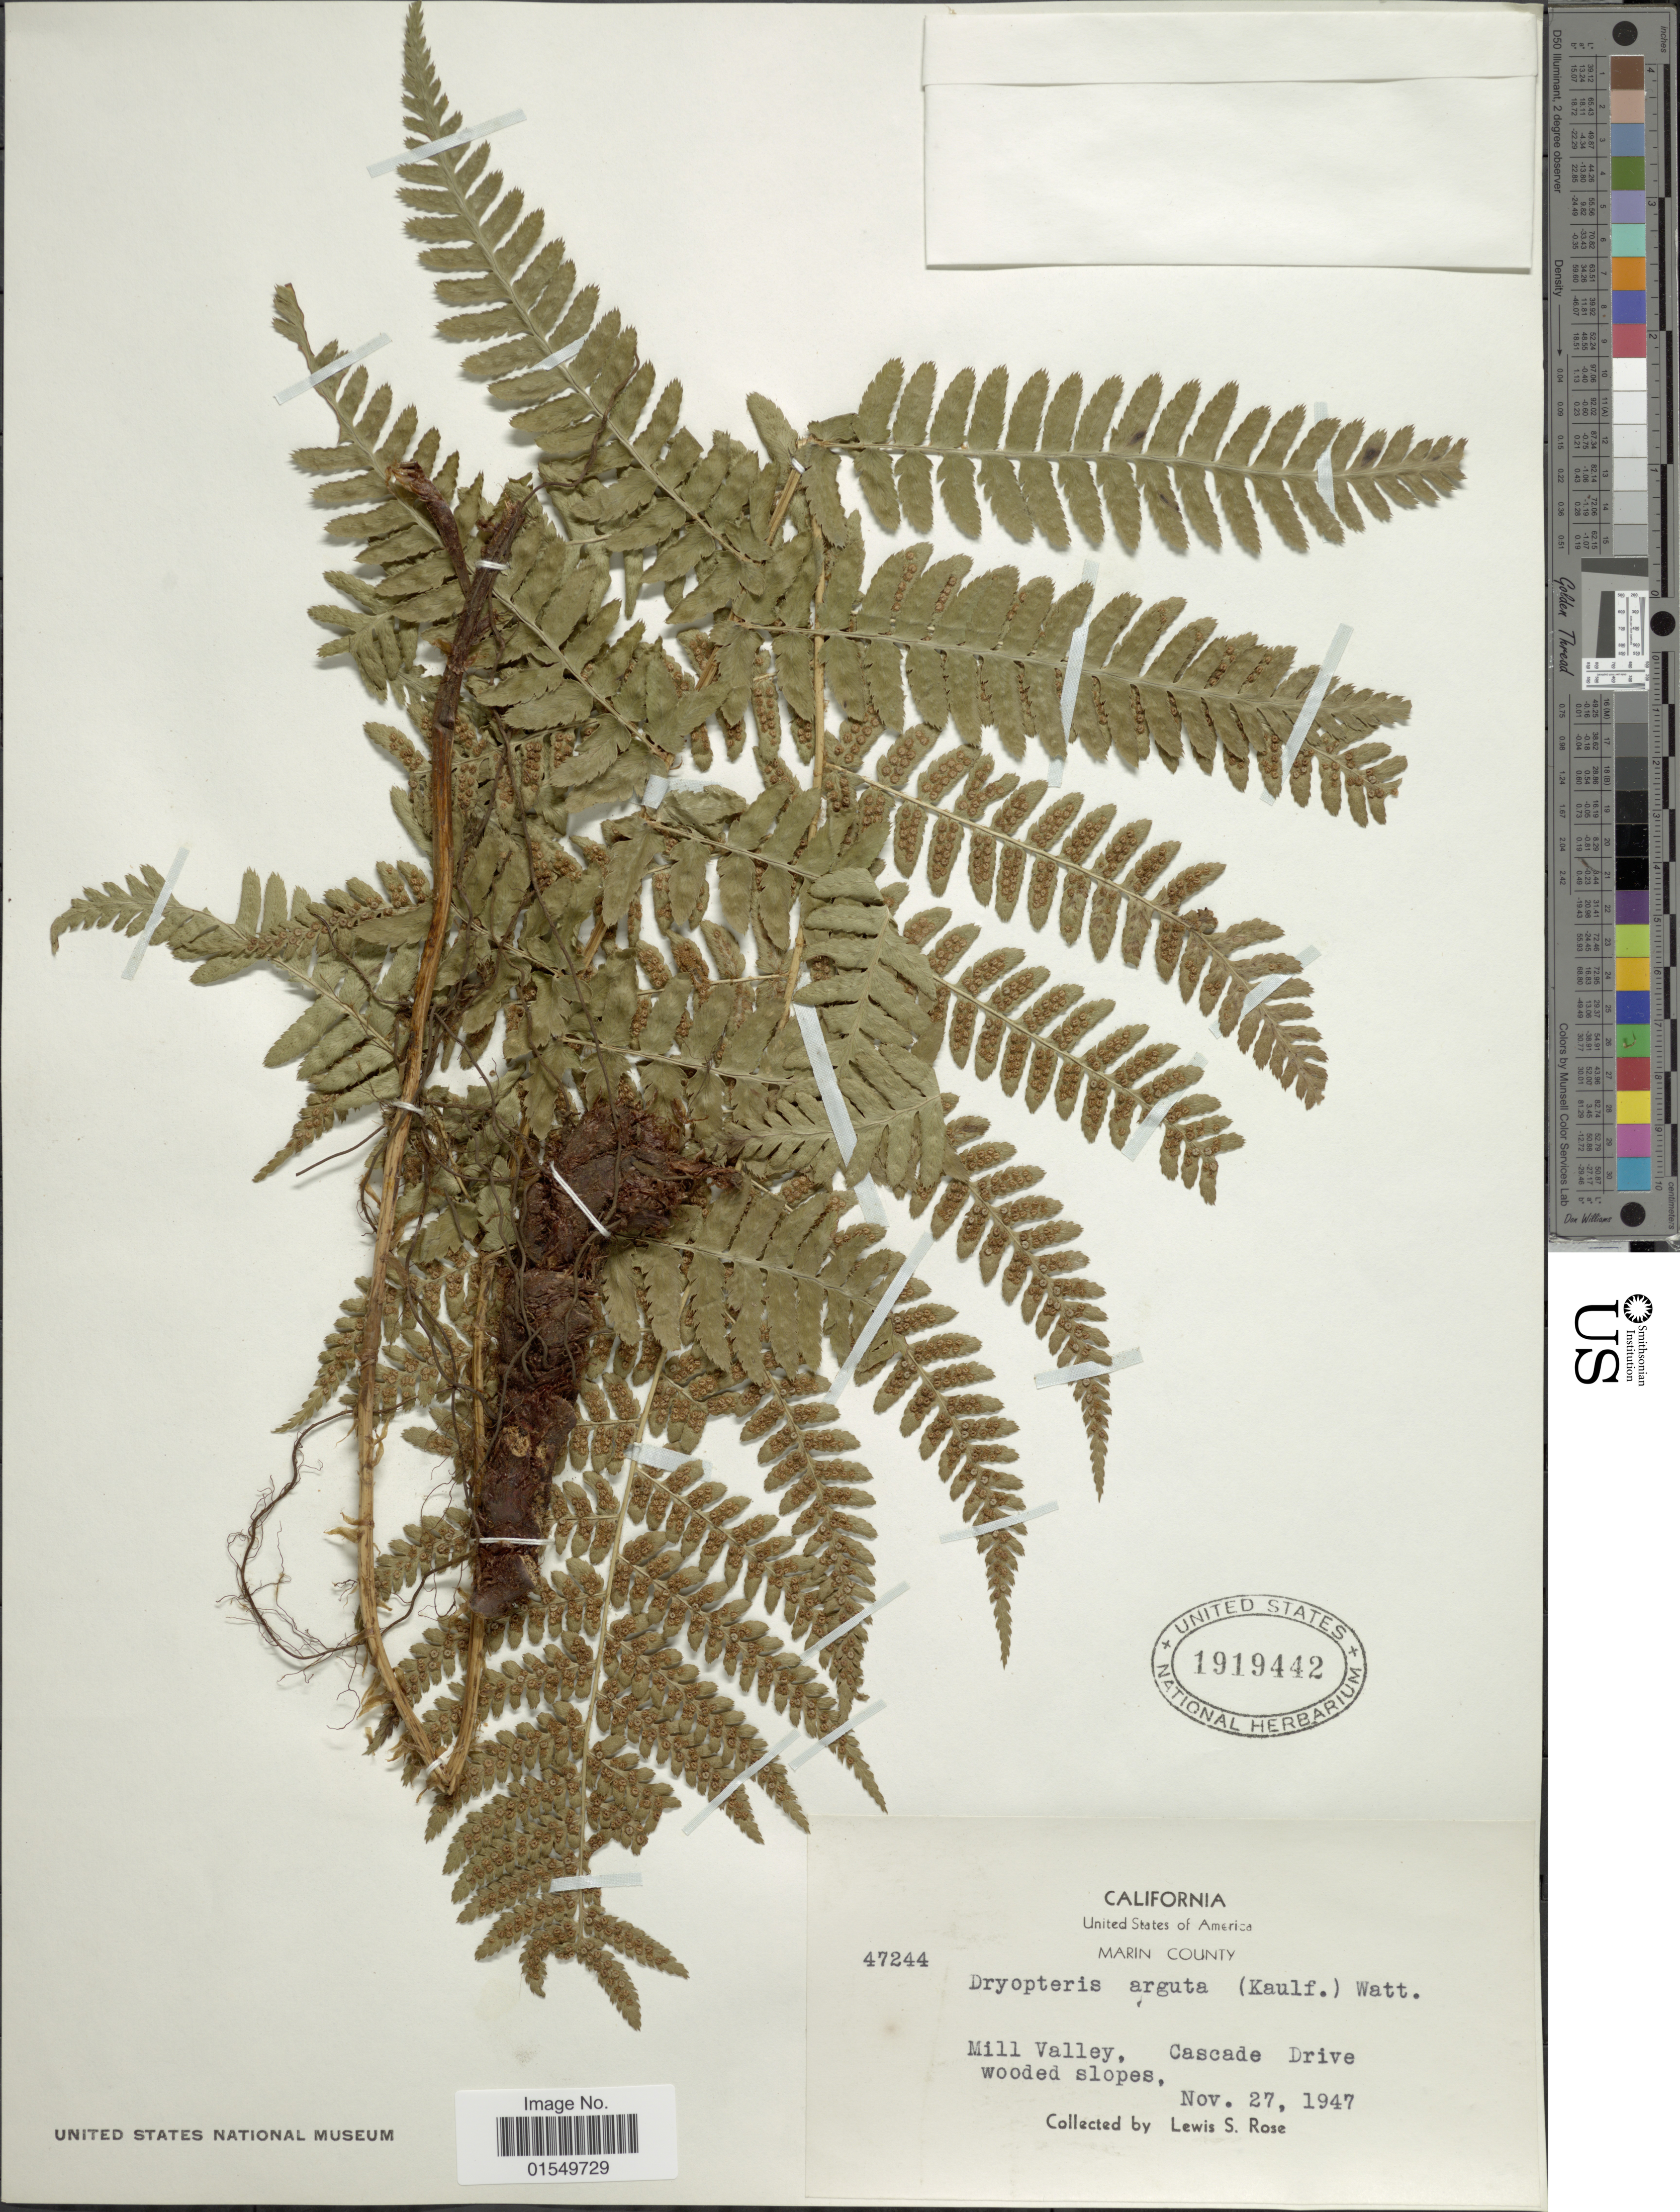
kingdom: Plantae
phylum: Tracheophyta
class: Polypodiopsida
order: Polypodiales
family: Dryopteridaceae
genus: Dryopteris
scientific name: Dryopteris arguta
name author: (Kaulf.) Maxon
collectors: L. S. Rose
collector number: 47244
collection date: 1947-11-27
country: United States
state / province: California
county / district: Marin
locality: Marin County, Mill Valley, Cascade Drive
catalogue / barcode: US 1919442